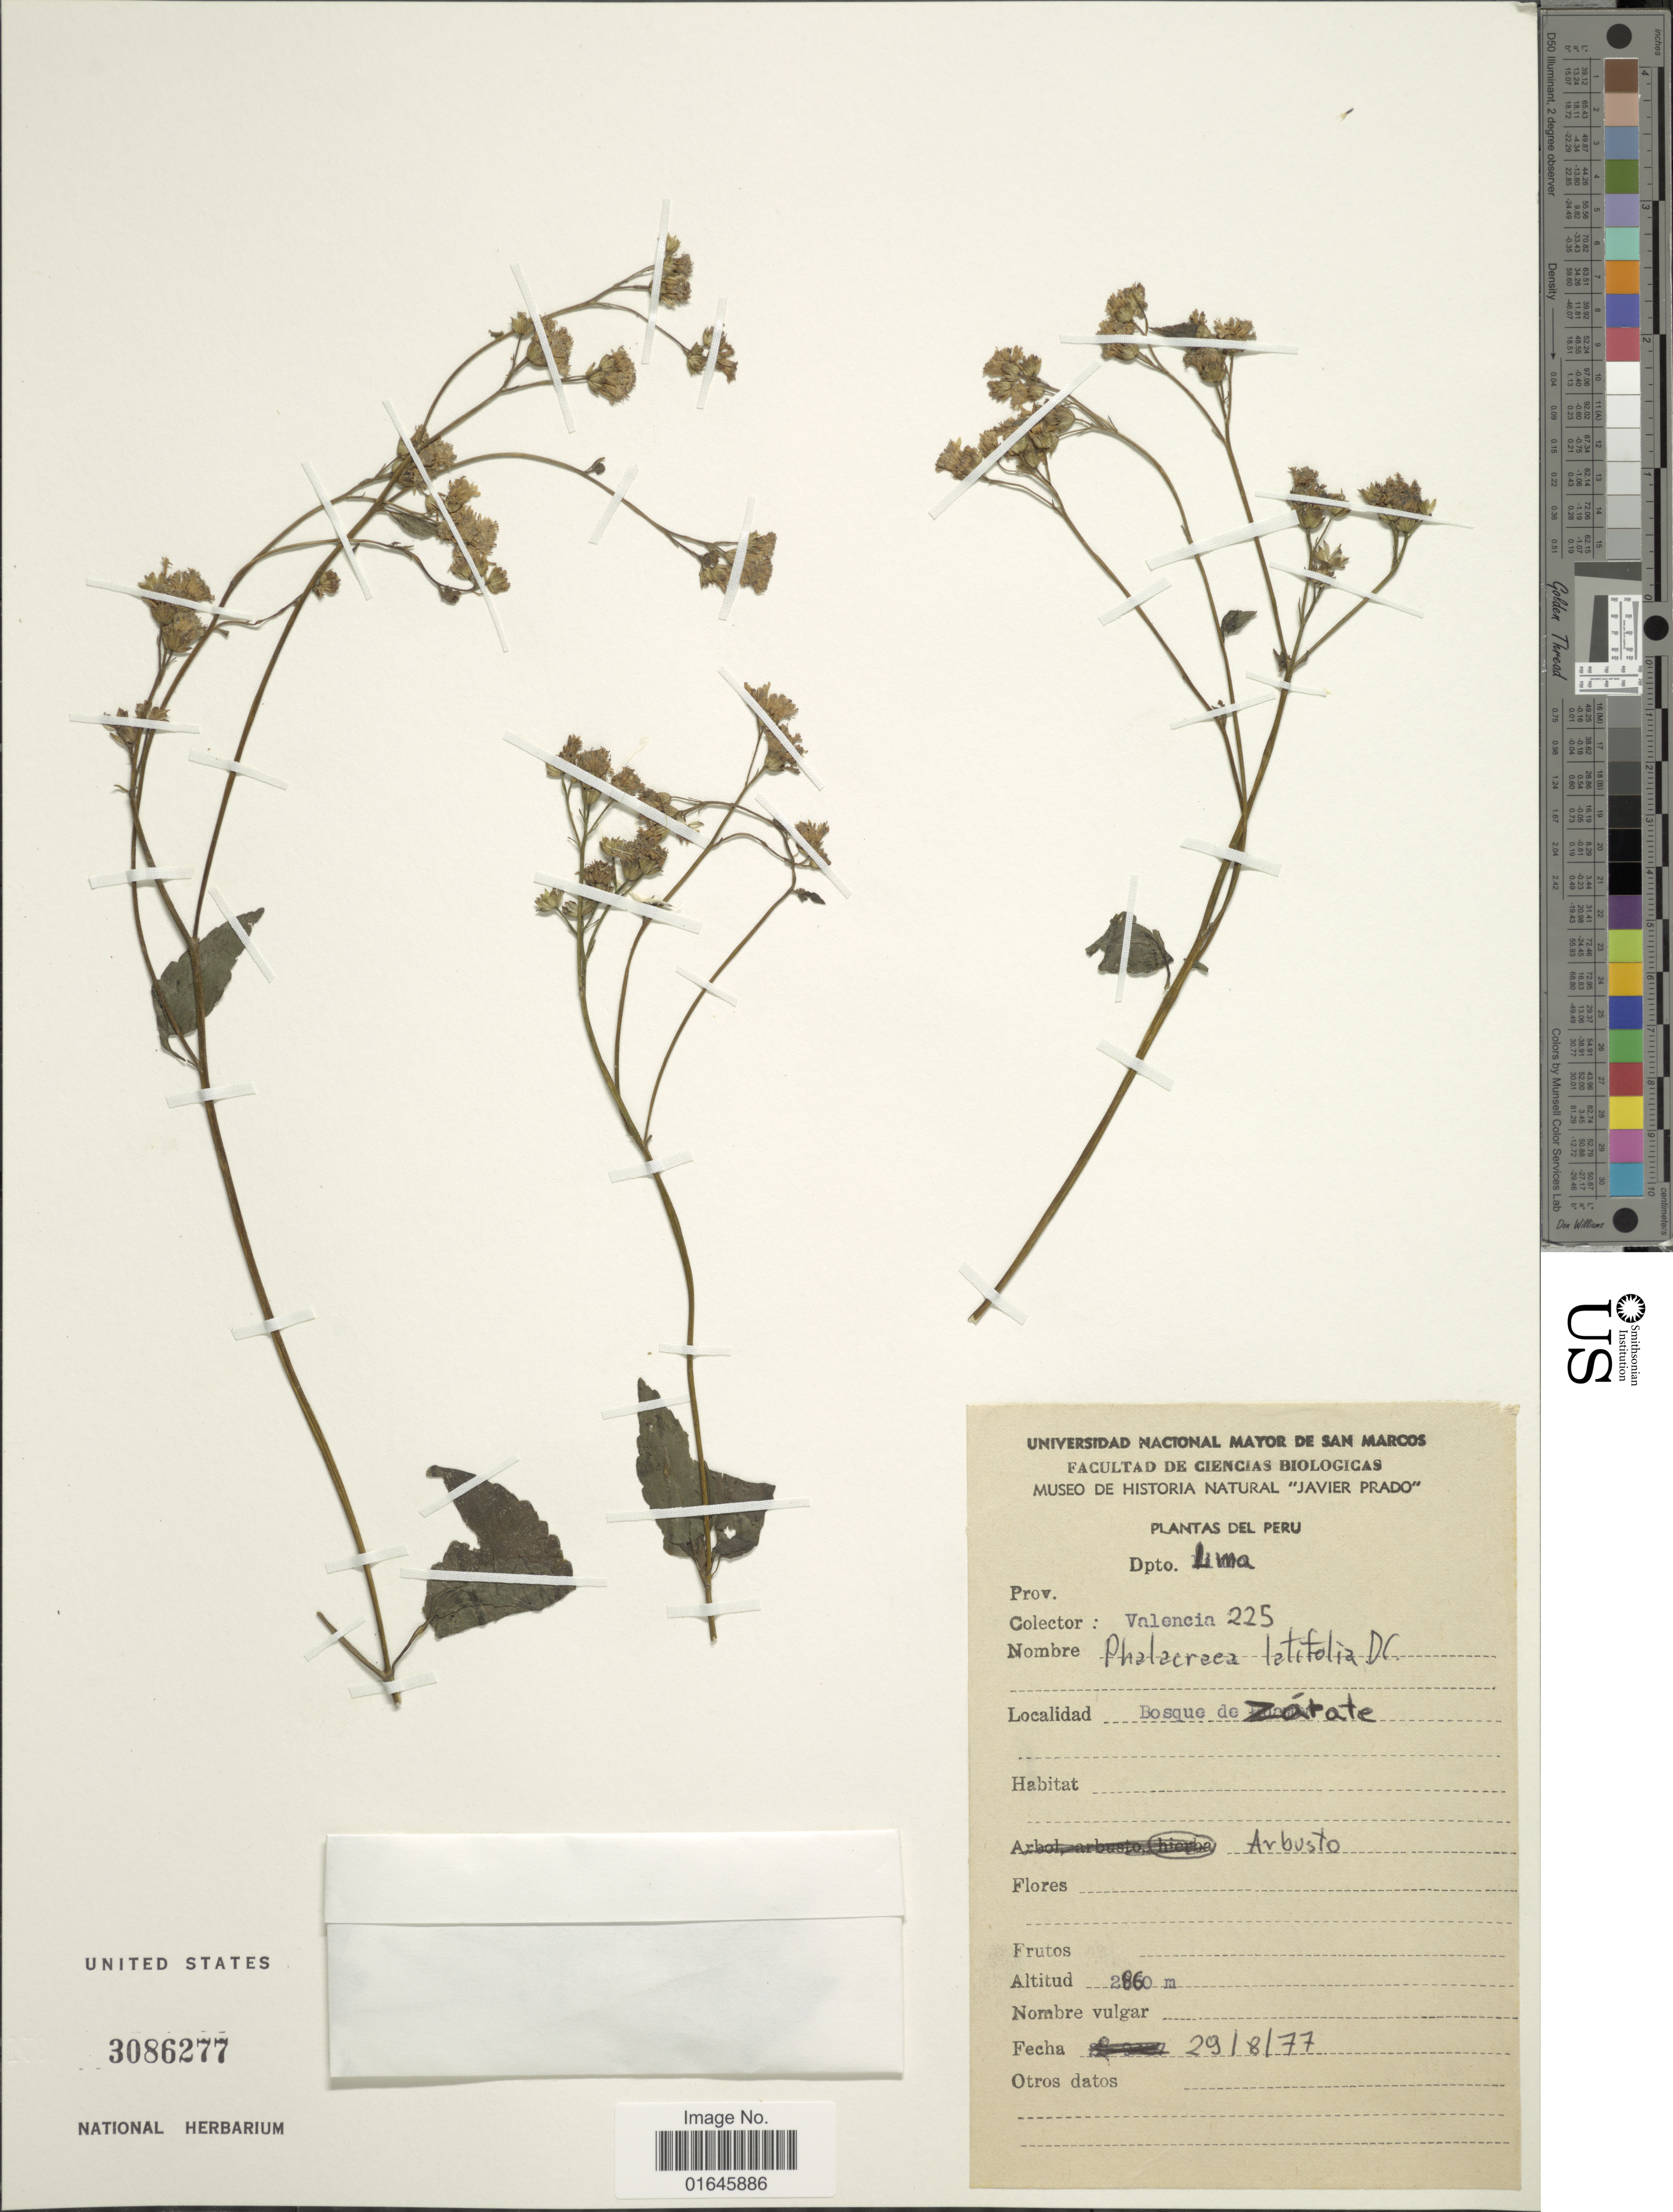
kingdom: Plantae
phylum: Tracheophyta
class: Magnoliopsida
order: Asterales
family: Asteraceae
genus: Phalacraea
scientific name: Phalacraea latifolia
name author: DC.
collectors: -. Valencia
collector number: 225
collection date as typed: Transcribed d/m/y: 29/8/77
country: Peru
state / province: Lima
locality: Dpto : Lima, Bosque de Zarate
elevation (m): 2860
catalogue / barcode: US 3086277